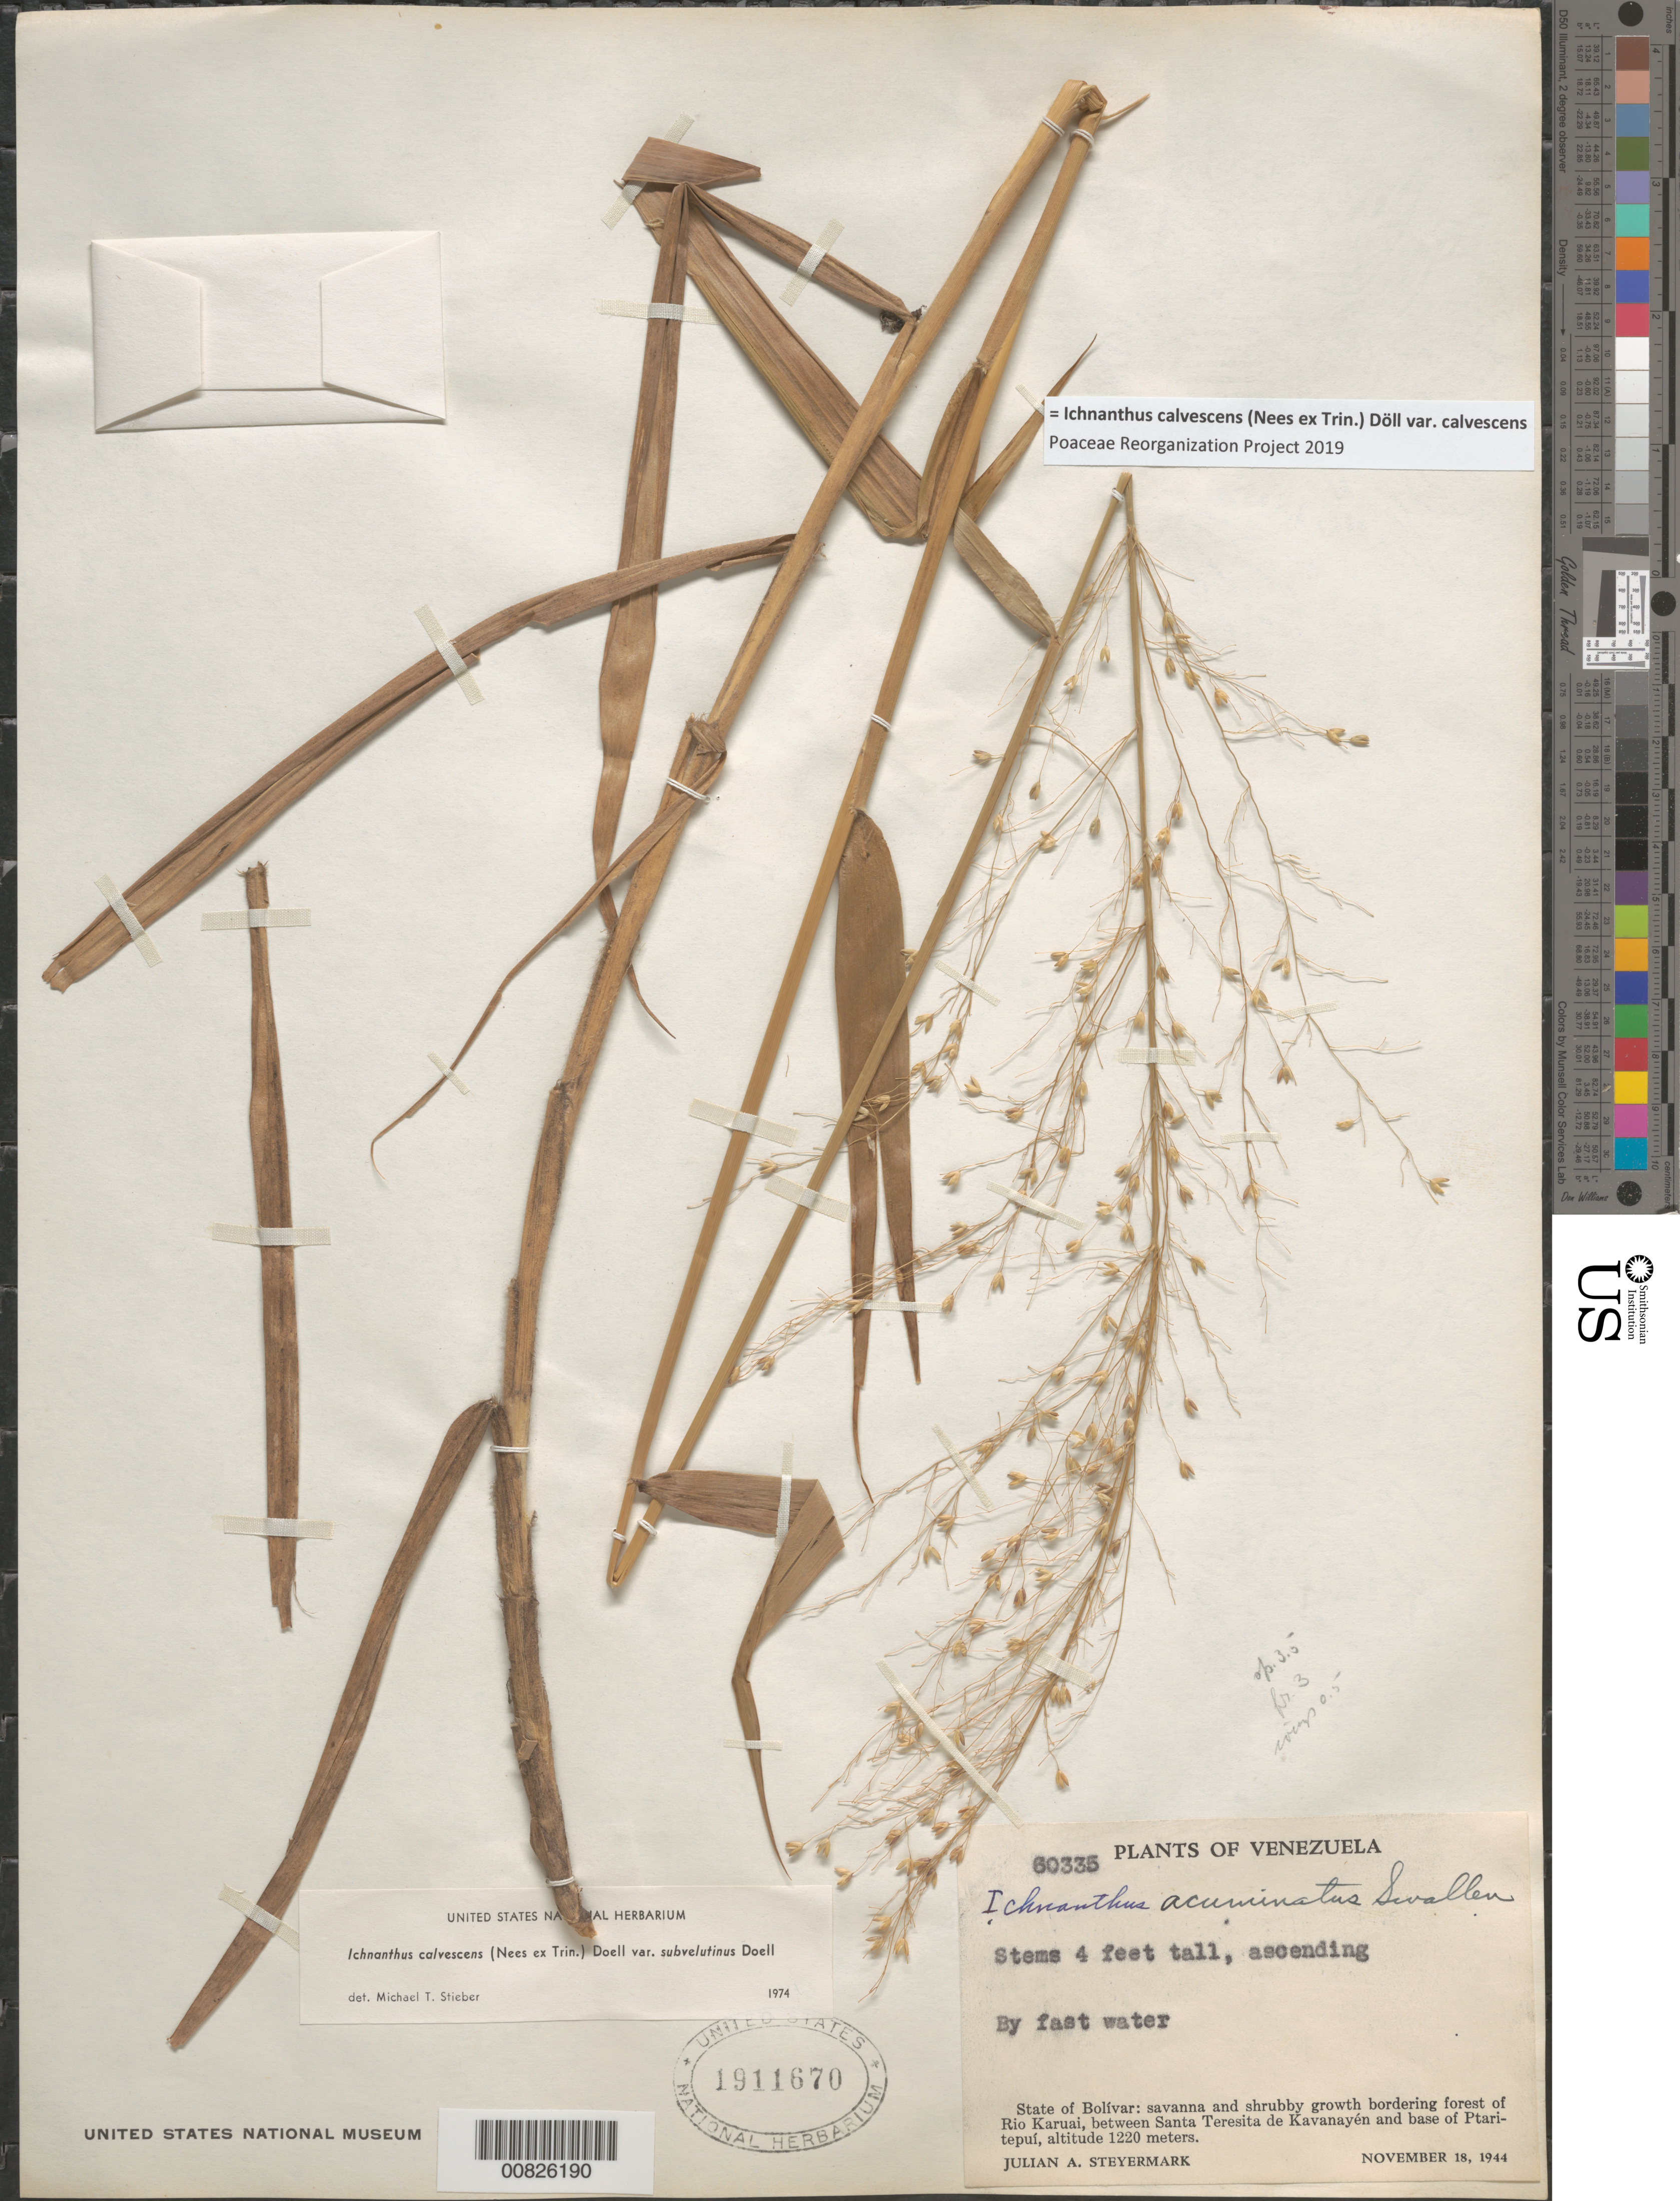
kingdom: Plantae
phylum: Tracheophyta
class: Liliopsida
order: Poales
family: Poaceae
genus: Ichnanthus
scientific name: Ichnanthus calvescens var. subvelutinus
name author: Döll in Mart.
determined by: Stieber, M. T.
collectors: J. Steyermark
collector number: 60335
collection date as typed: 18-Nov-44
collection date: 1944-11-18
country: Venezuela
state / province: Bolívar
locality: Río Karuai, between Santa Teresita de Kavanayén and base of Ptari-tepuí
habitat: Savanna and shrubby growth bordering forest; by fast water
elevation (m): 1220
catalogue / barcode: US 1911670